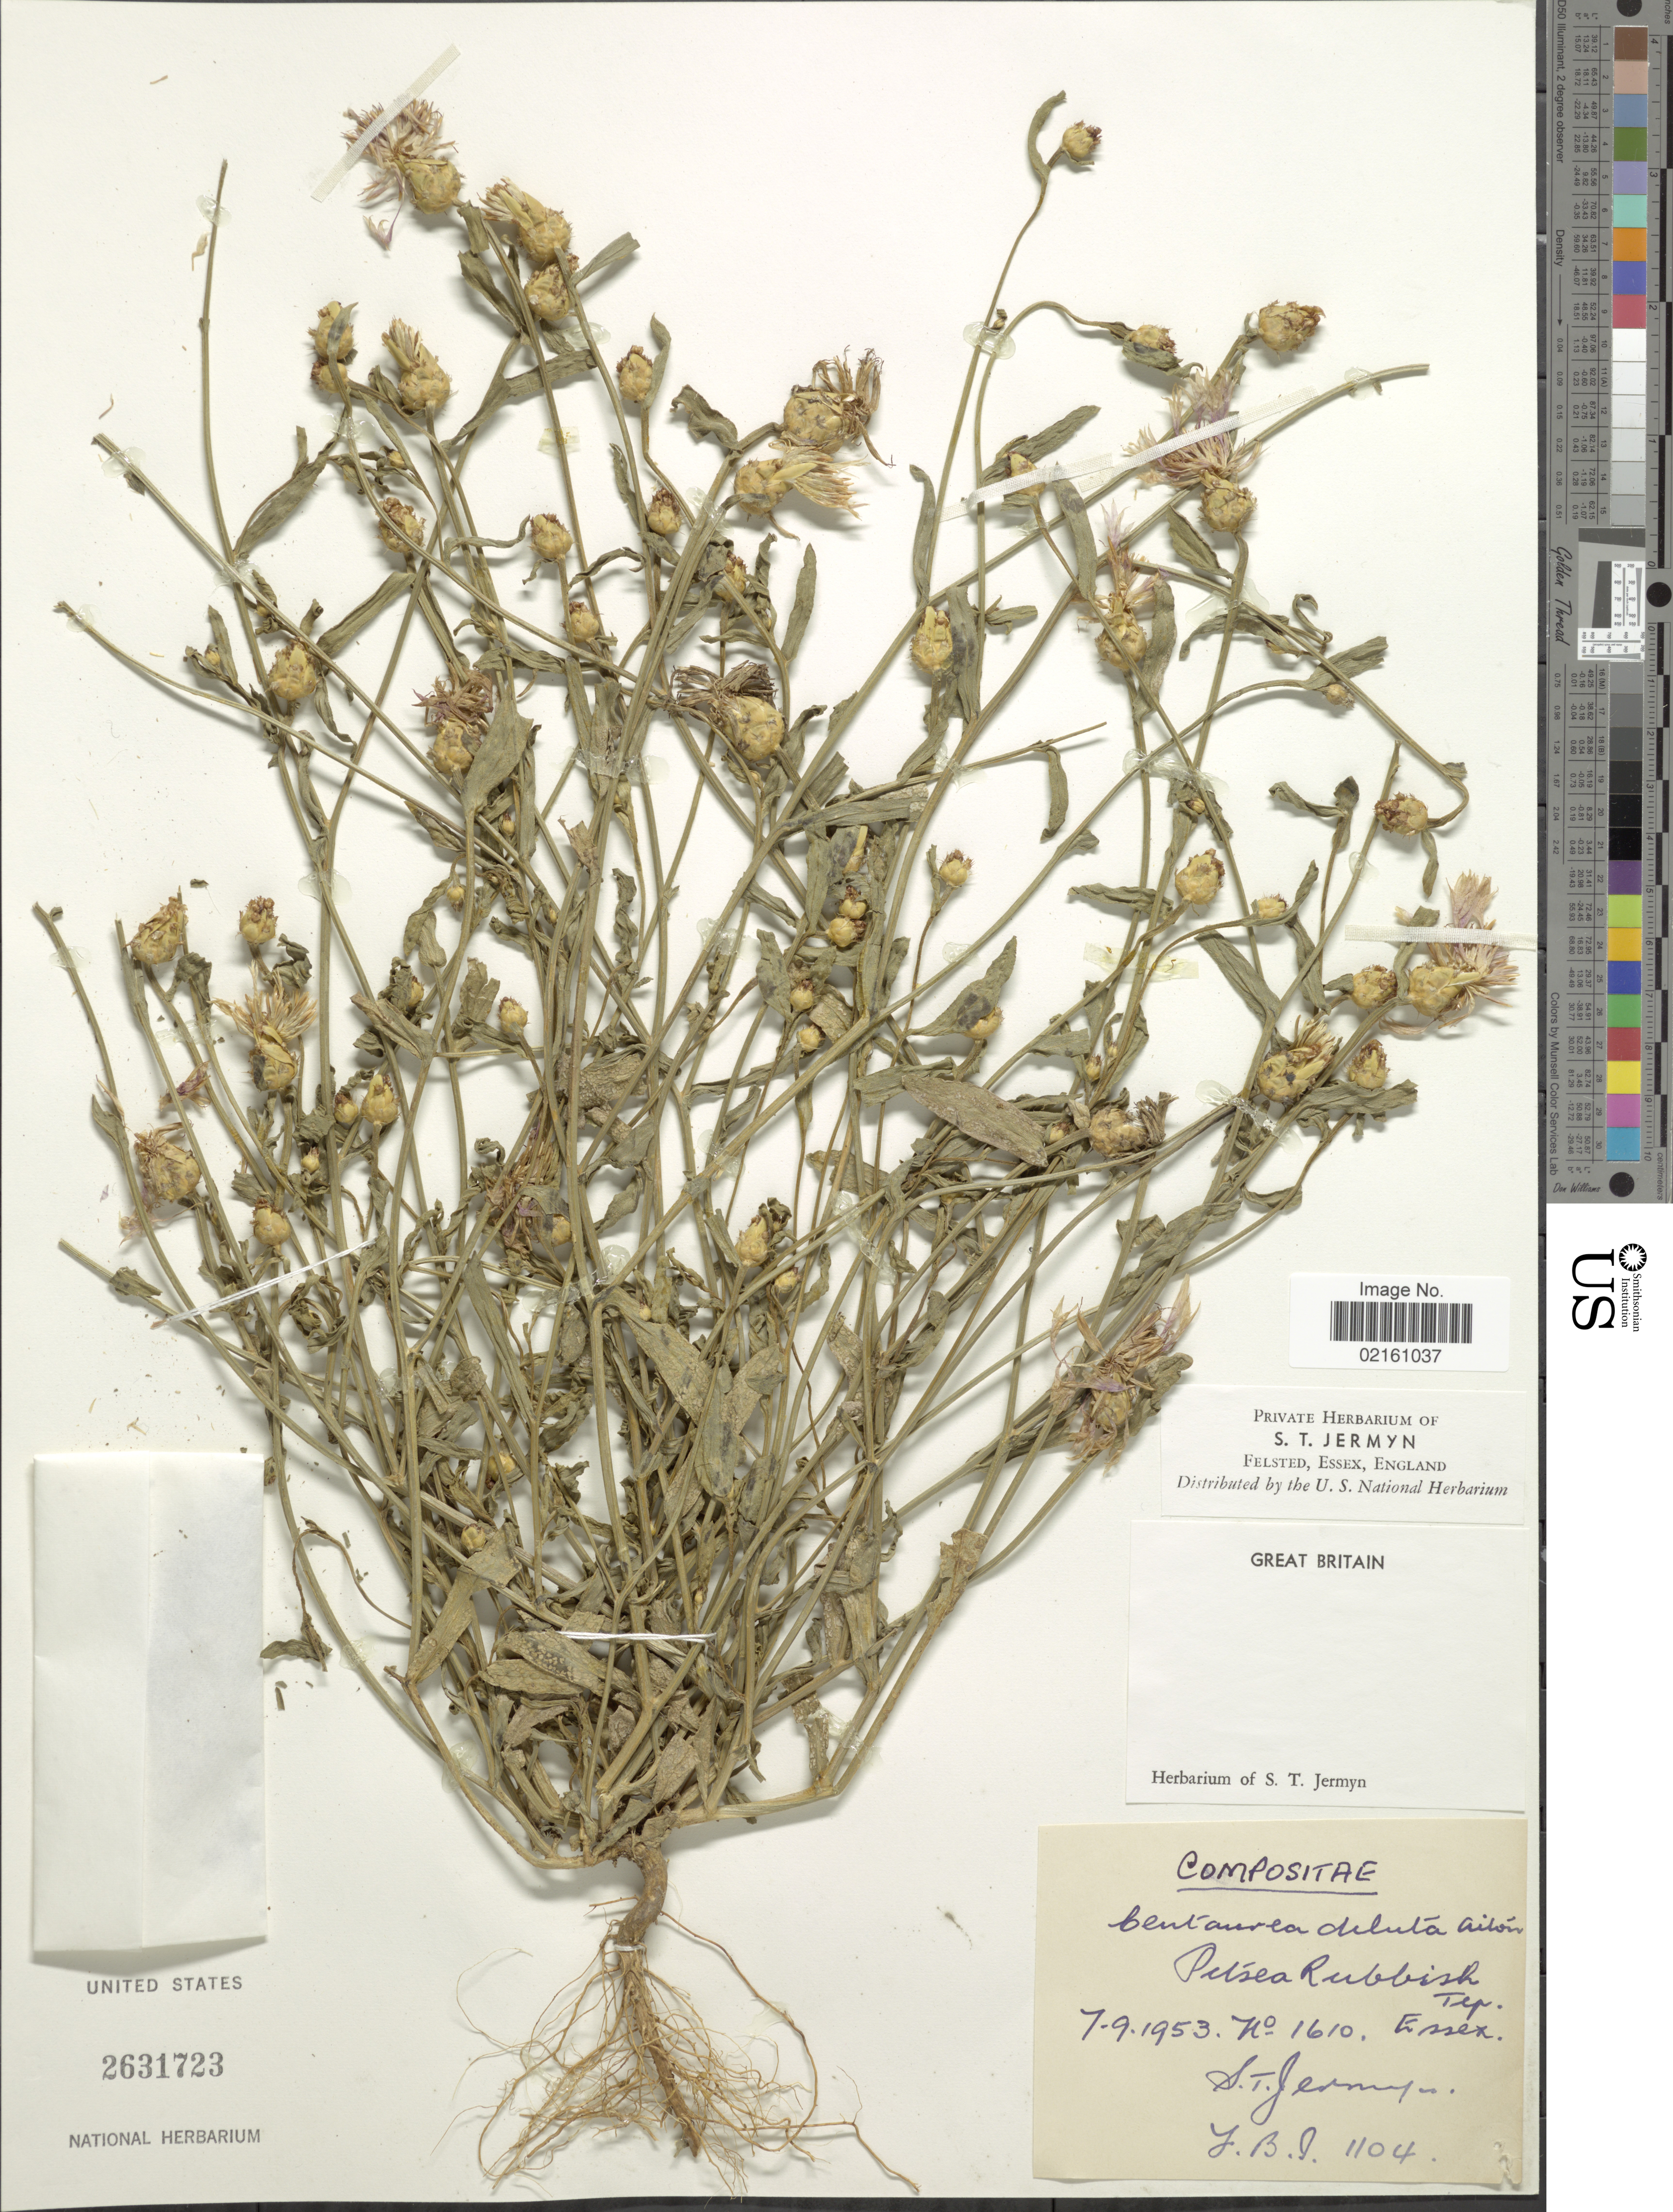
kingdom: Plantae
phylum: Tracheophyta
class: Magnoliopsida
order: Asterales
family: Asteraceae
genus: Centaurea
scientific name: Centaurea diluta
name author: Aiton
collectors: S. Jermyn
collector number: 1610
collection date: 1953-09-07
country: United Kingdom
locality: Great Britain, Leigh Rubbish Tip, Essex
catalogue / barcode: US 2631723